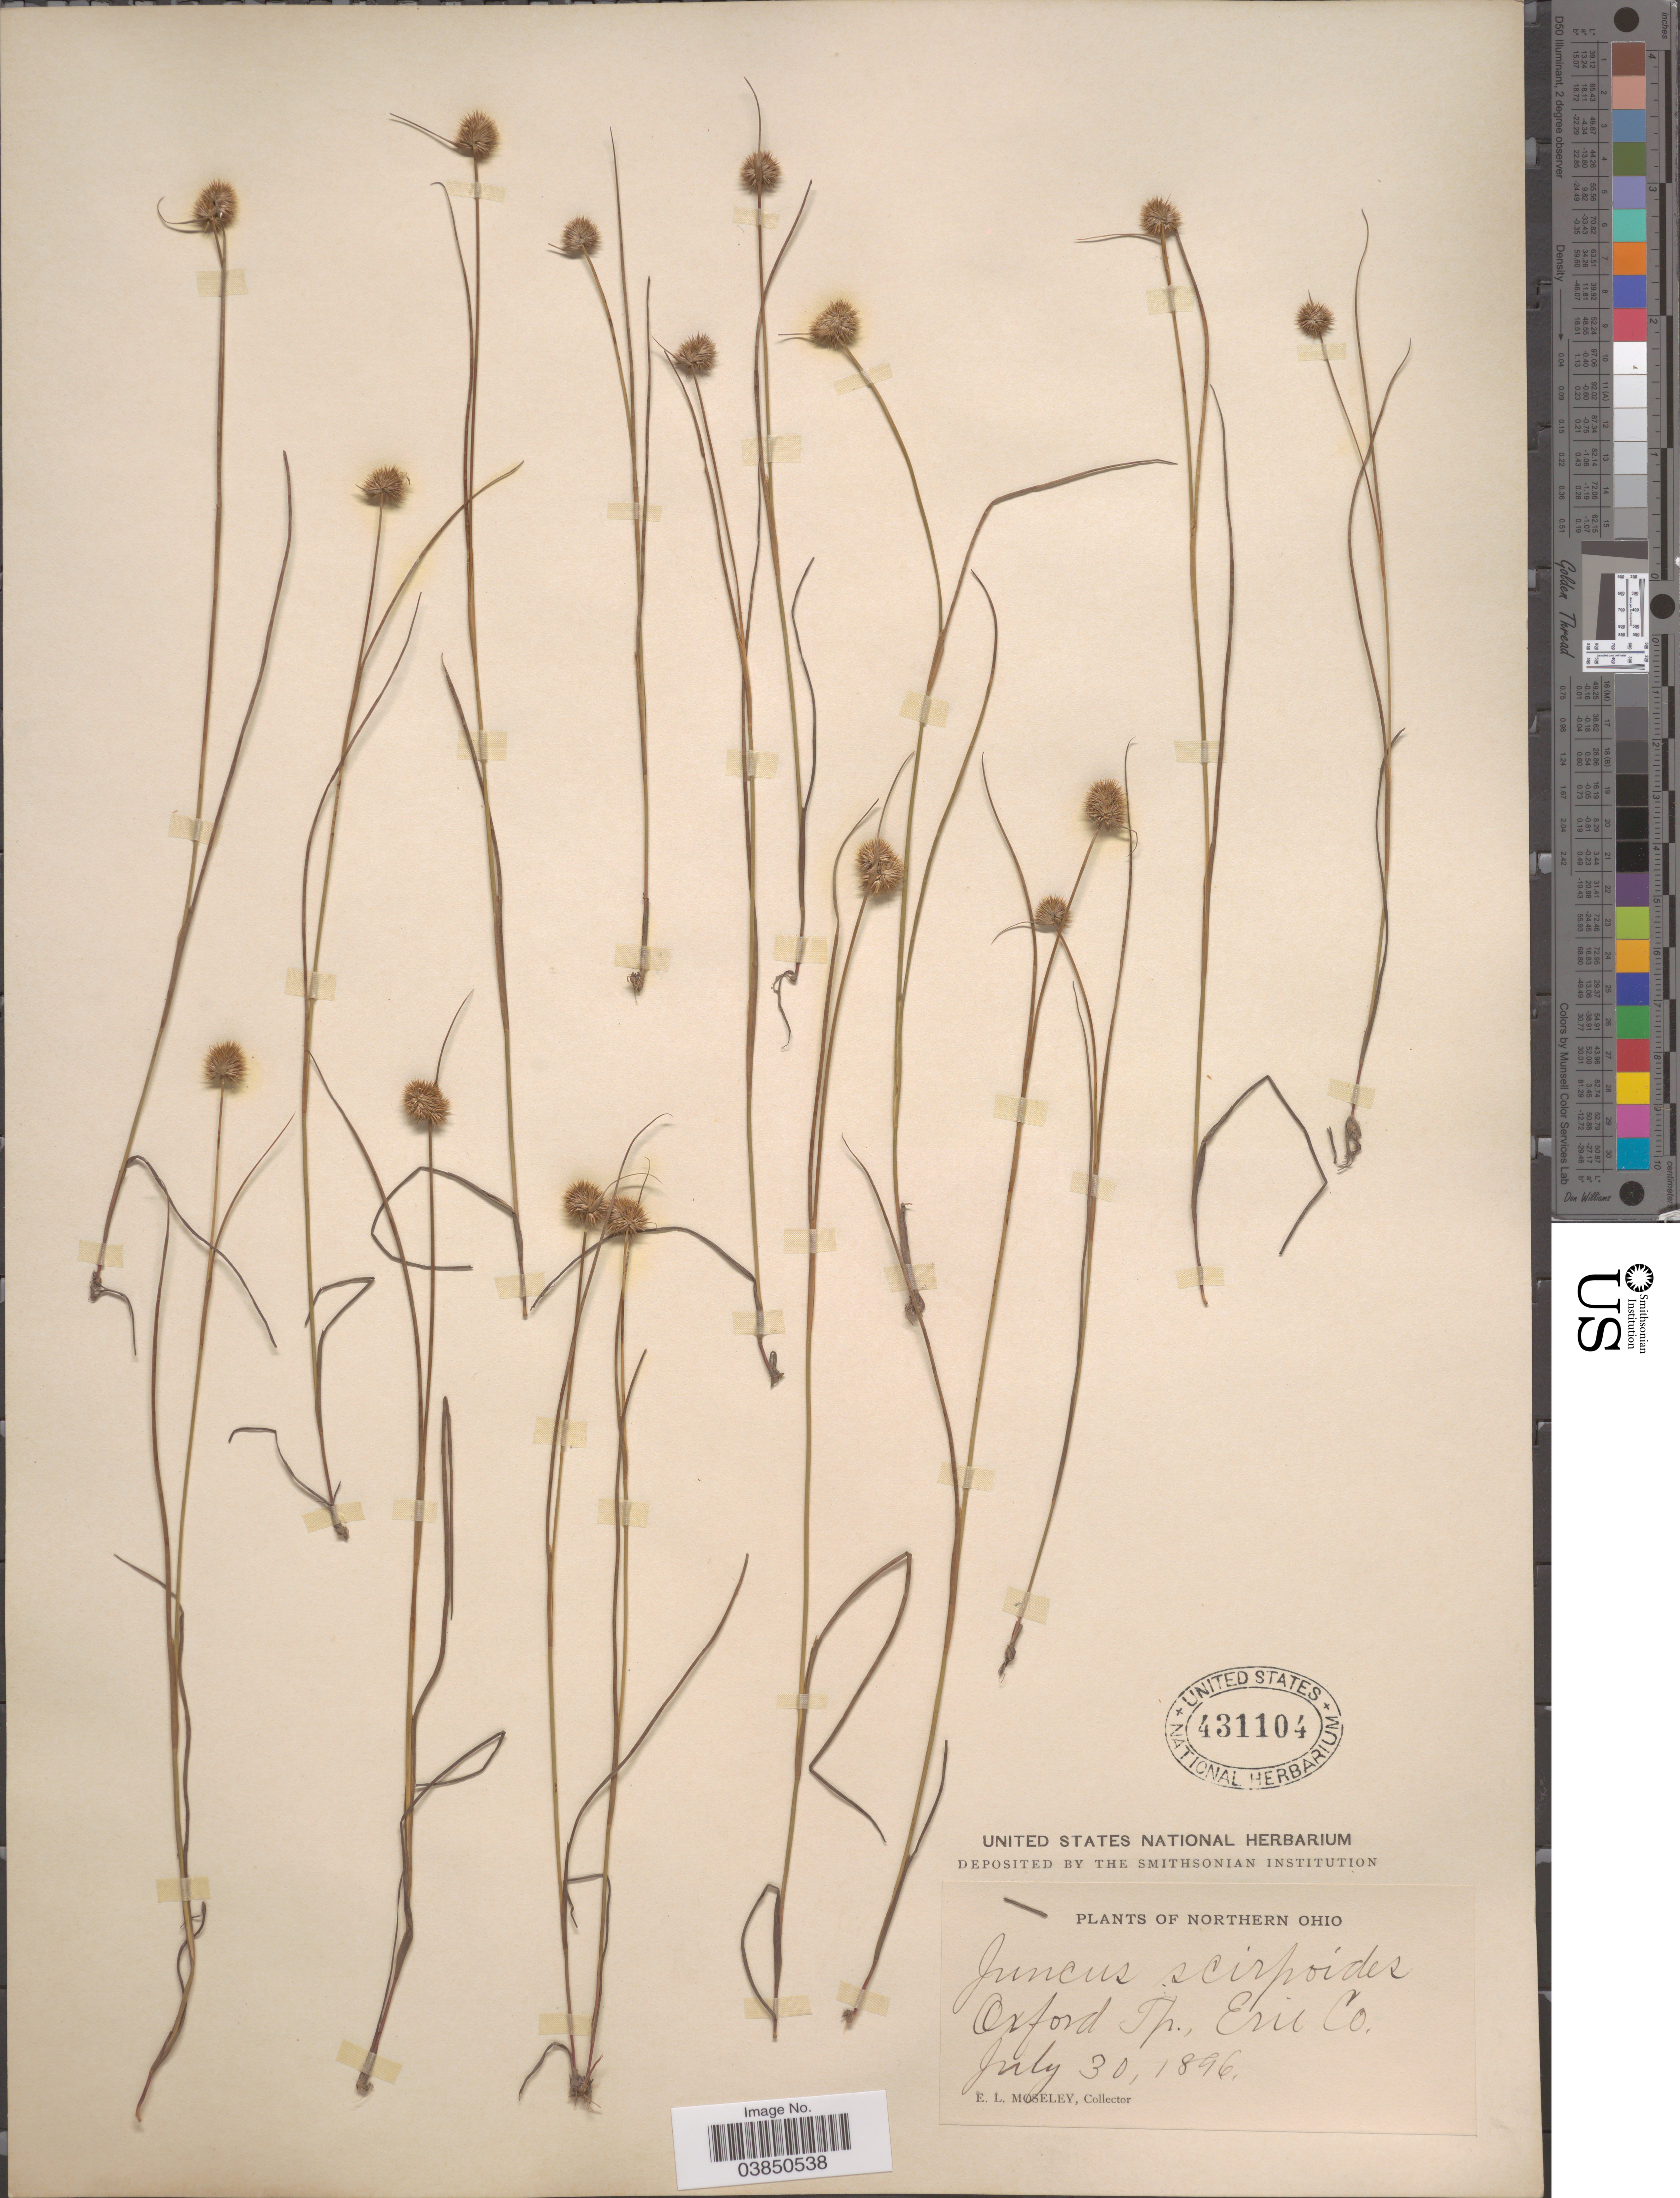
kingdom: Plantae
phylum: Tracheophyta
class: Liliopsida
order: Poales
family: Juncaceae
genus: Juncus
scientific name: Juncus brachycarpus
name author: Engelm.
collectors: E. Moseley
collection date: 1896-07-30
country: United States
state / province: Ohio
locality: Northern Ohio. Oxford Tp., Erie Co.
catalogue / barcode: US 431104